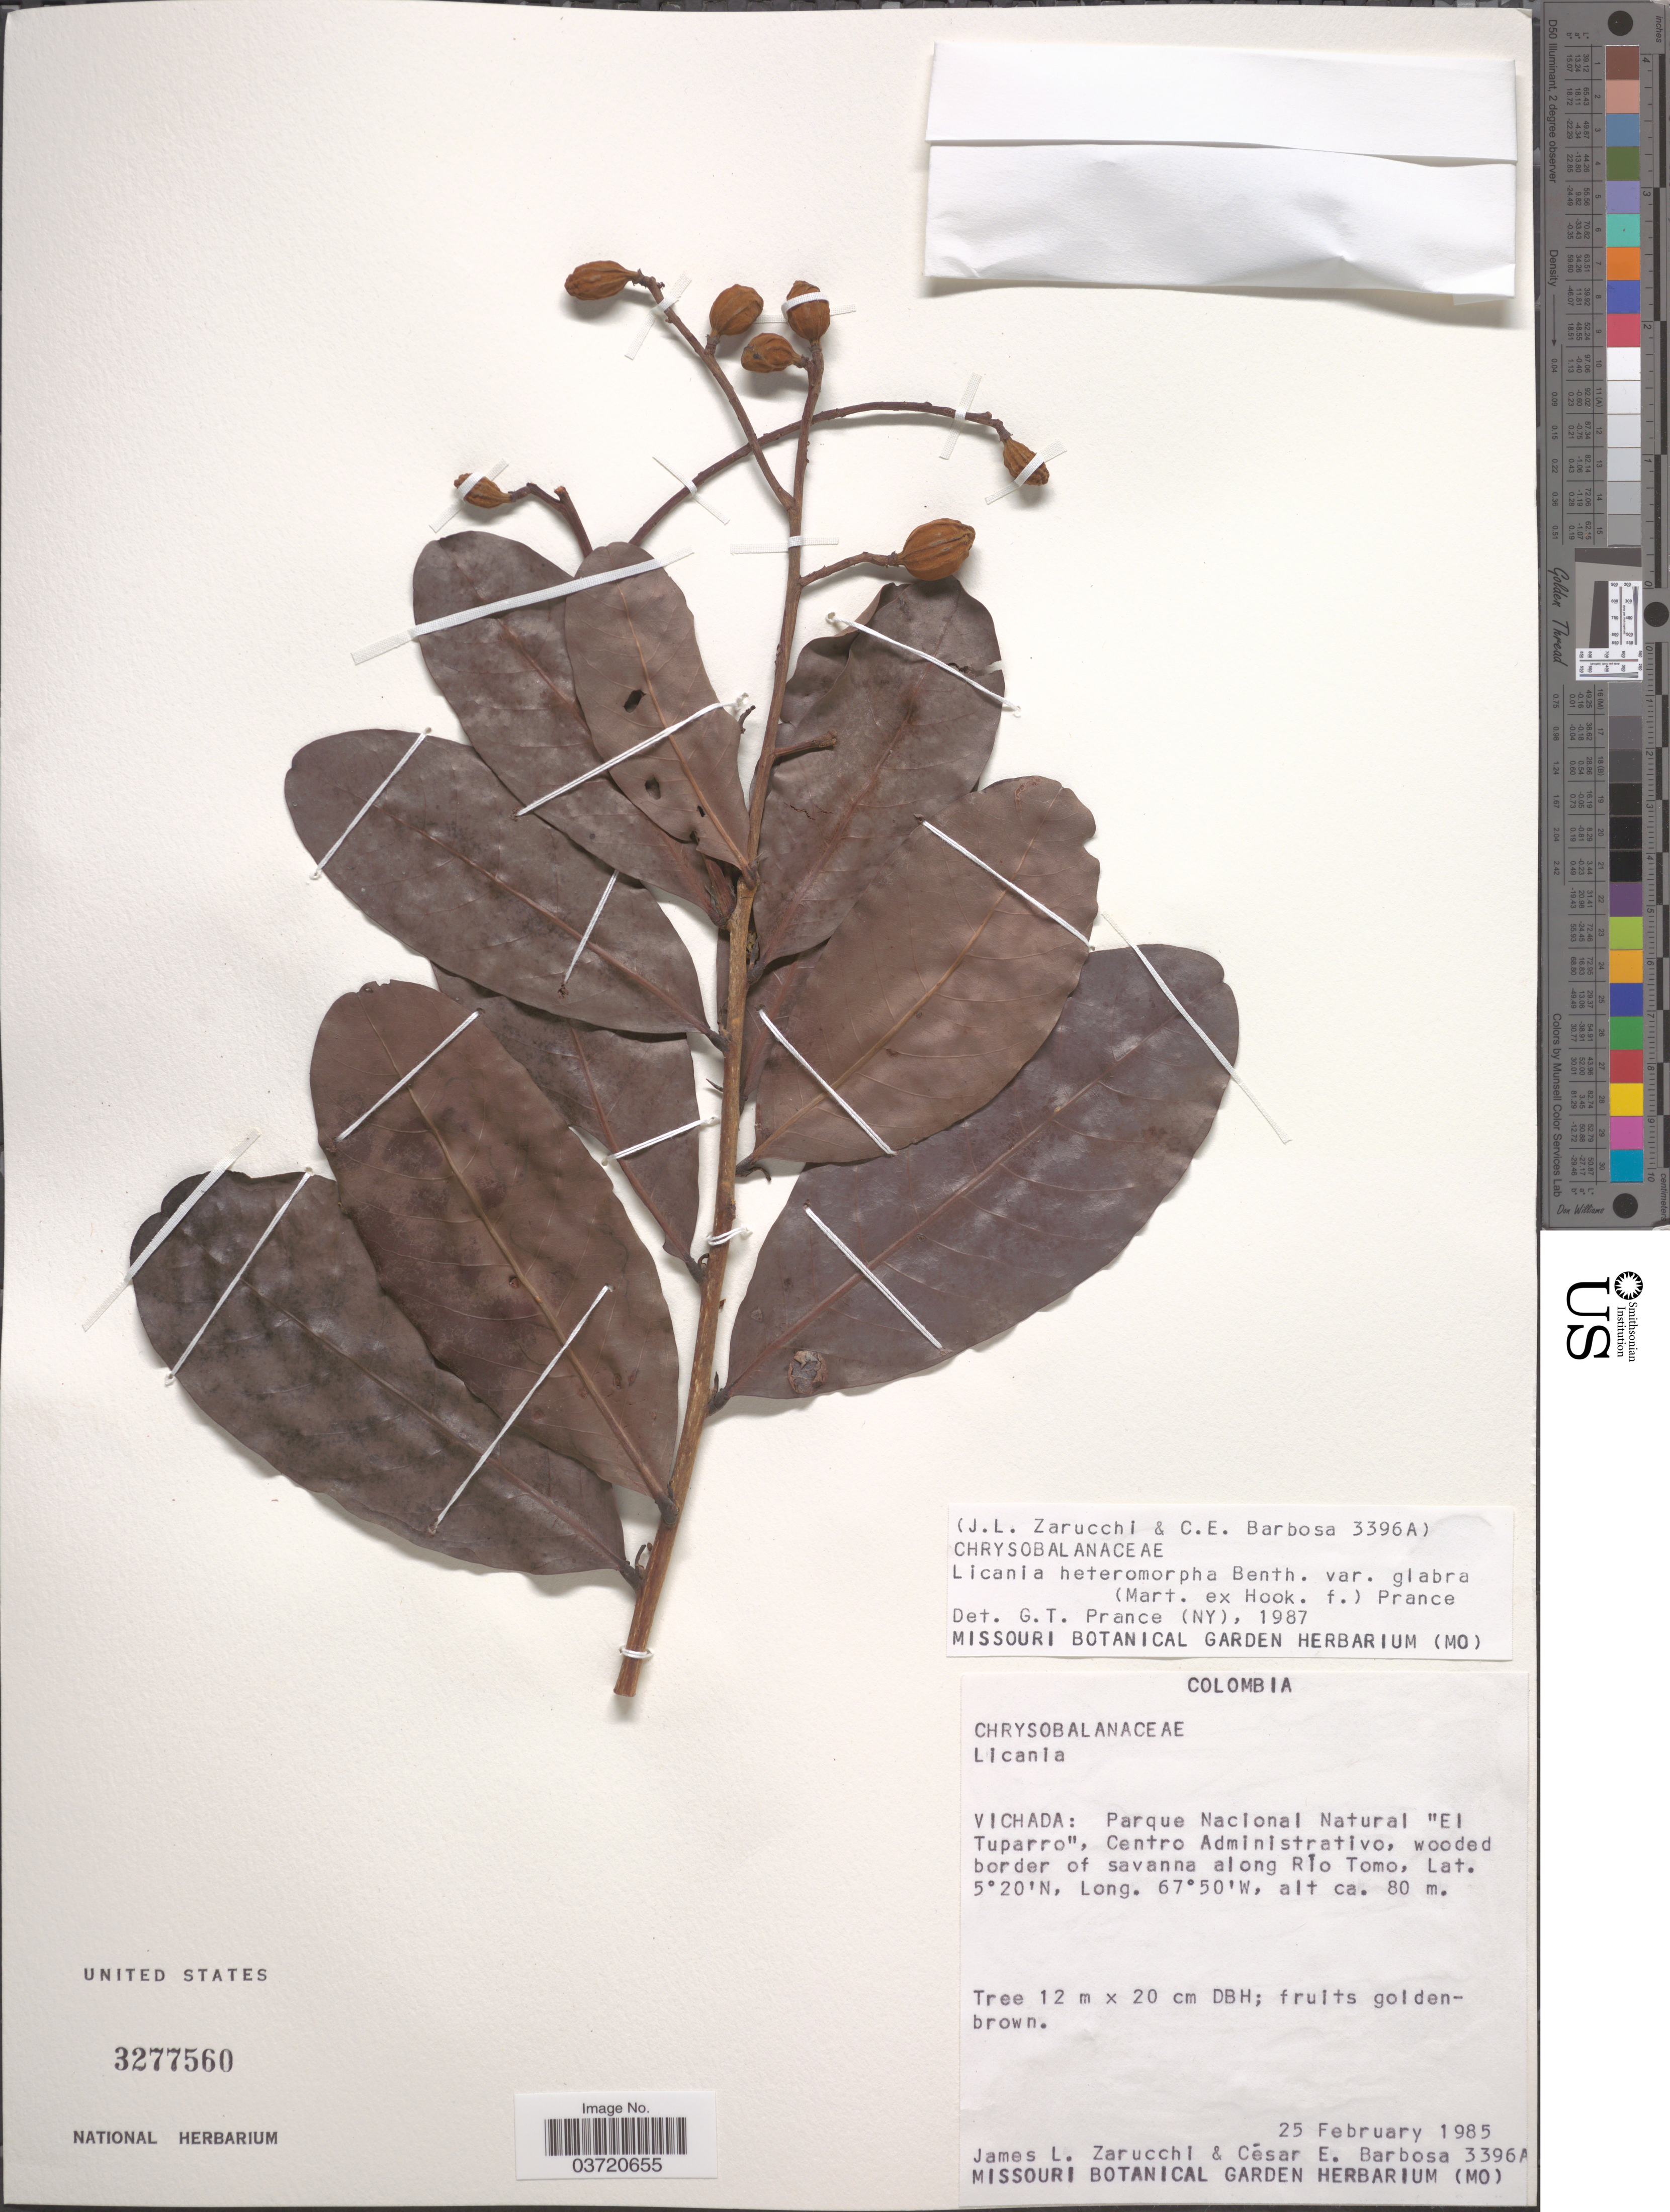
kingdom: Plantae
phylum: Tracheophyta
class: Magnoliopsida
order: Malpighiales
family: Chrysobalanaceae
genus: Hymenopus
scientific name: Hymenopus heteromorphus var. glabrus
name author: (Mart. ex Hook. f.) Sothers & Prance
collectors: J. L. Zarucchi & C. E. Barbosa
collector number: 3396A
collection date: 1985-02-25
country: Colombia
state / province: Vichada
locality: Parque Nacional Natural "El Tuparro", Centro Administrativo, wooded border of savanna along Río Tomo.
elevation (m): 80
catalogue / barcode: US 3277560